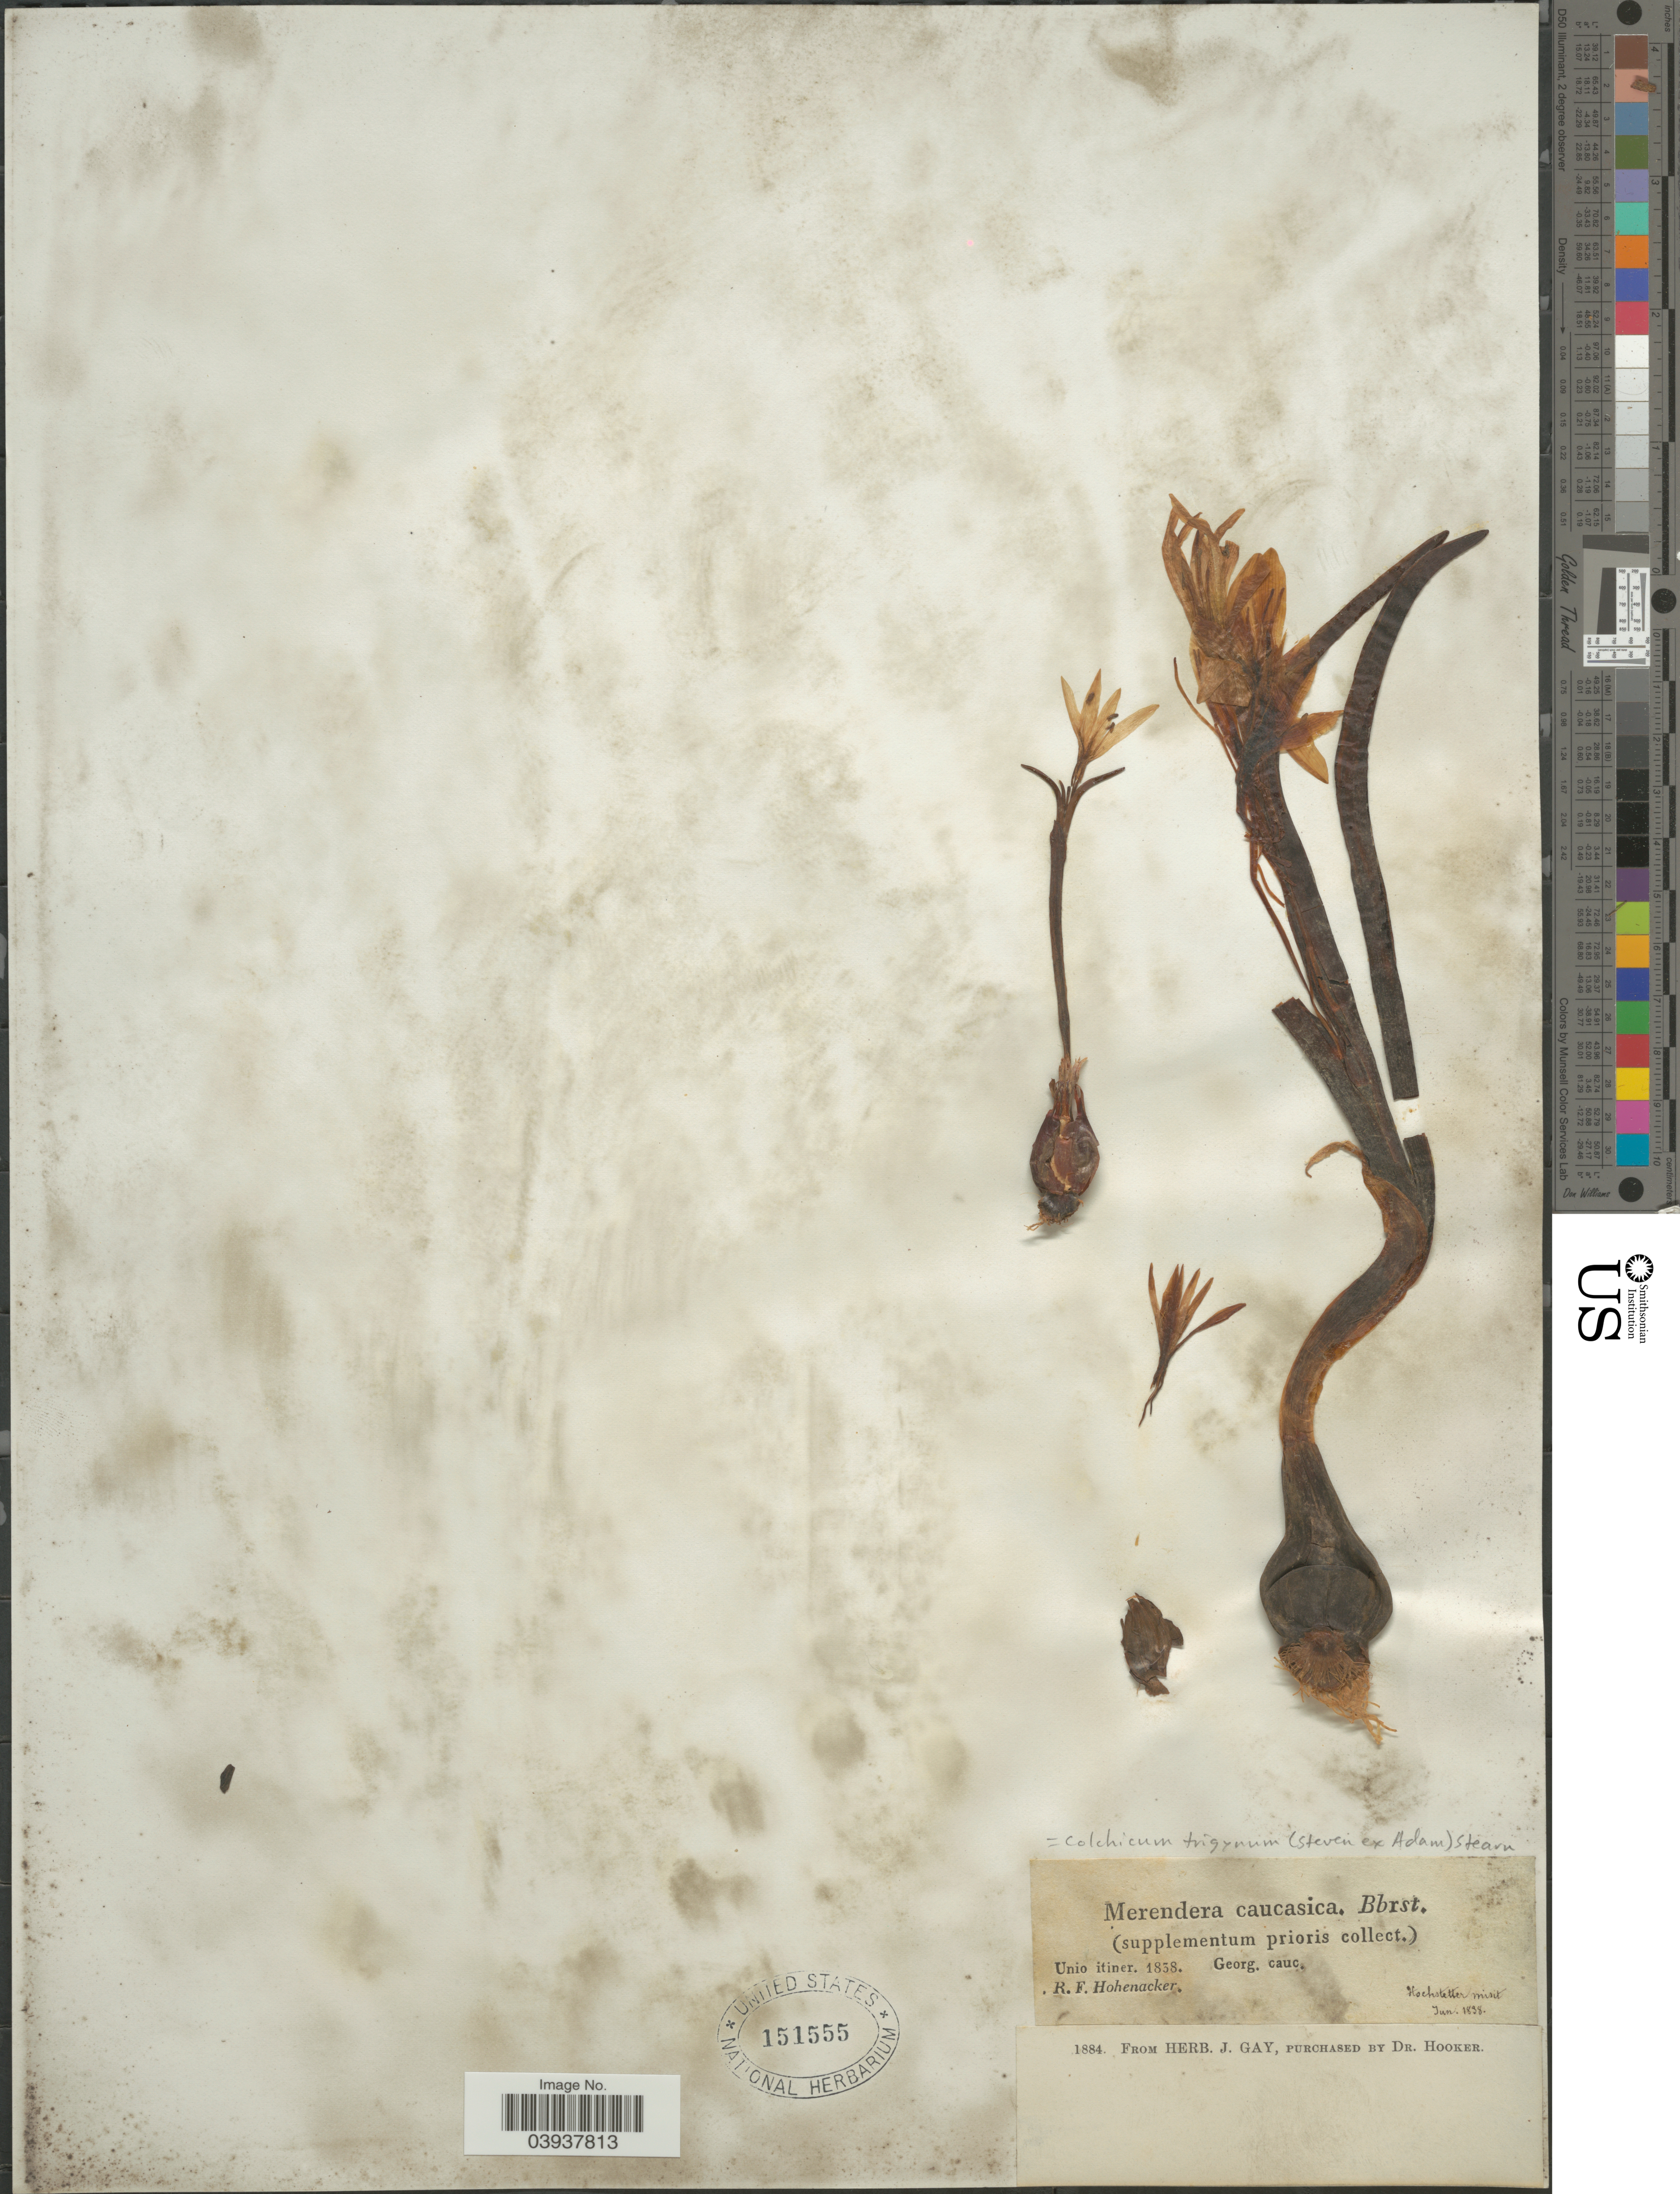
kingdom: Plantae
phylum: Tracheophyta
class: Liliopsida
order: Liliales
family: Colchicaceae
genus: Colchicum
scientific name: Colchicum trigynum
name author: (Adams) Stearn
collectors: R. F. Hohenacker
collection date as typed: Unio itiner. 1838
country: Georgia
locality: Georg. cauc.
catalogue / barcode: US 151555